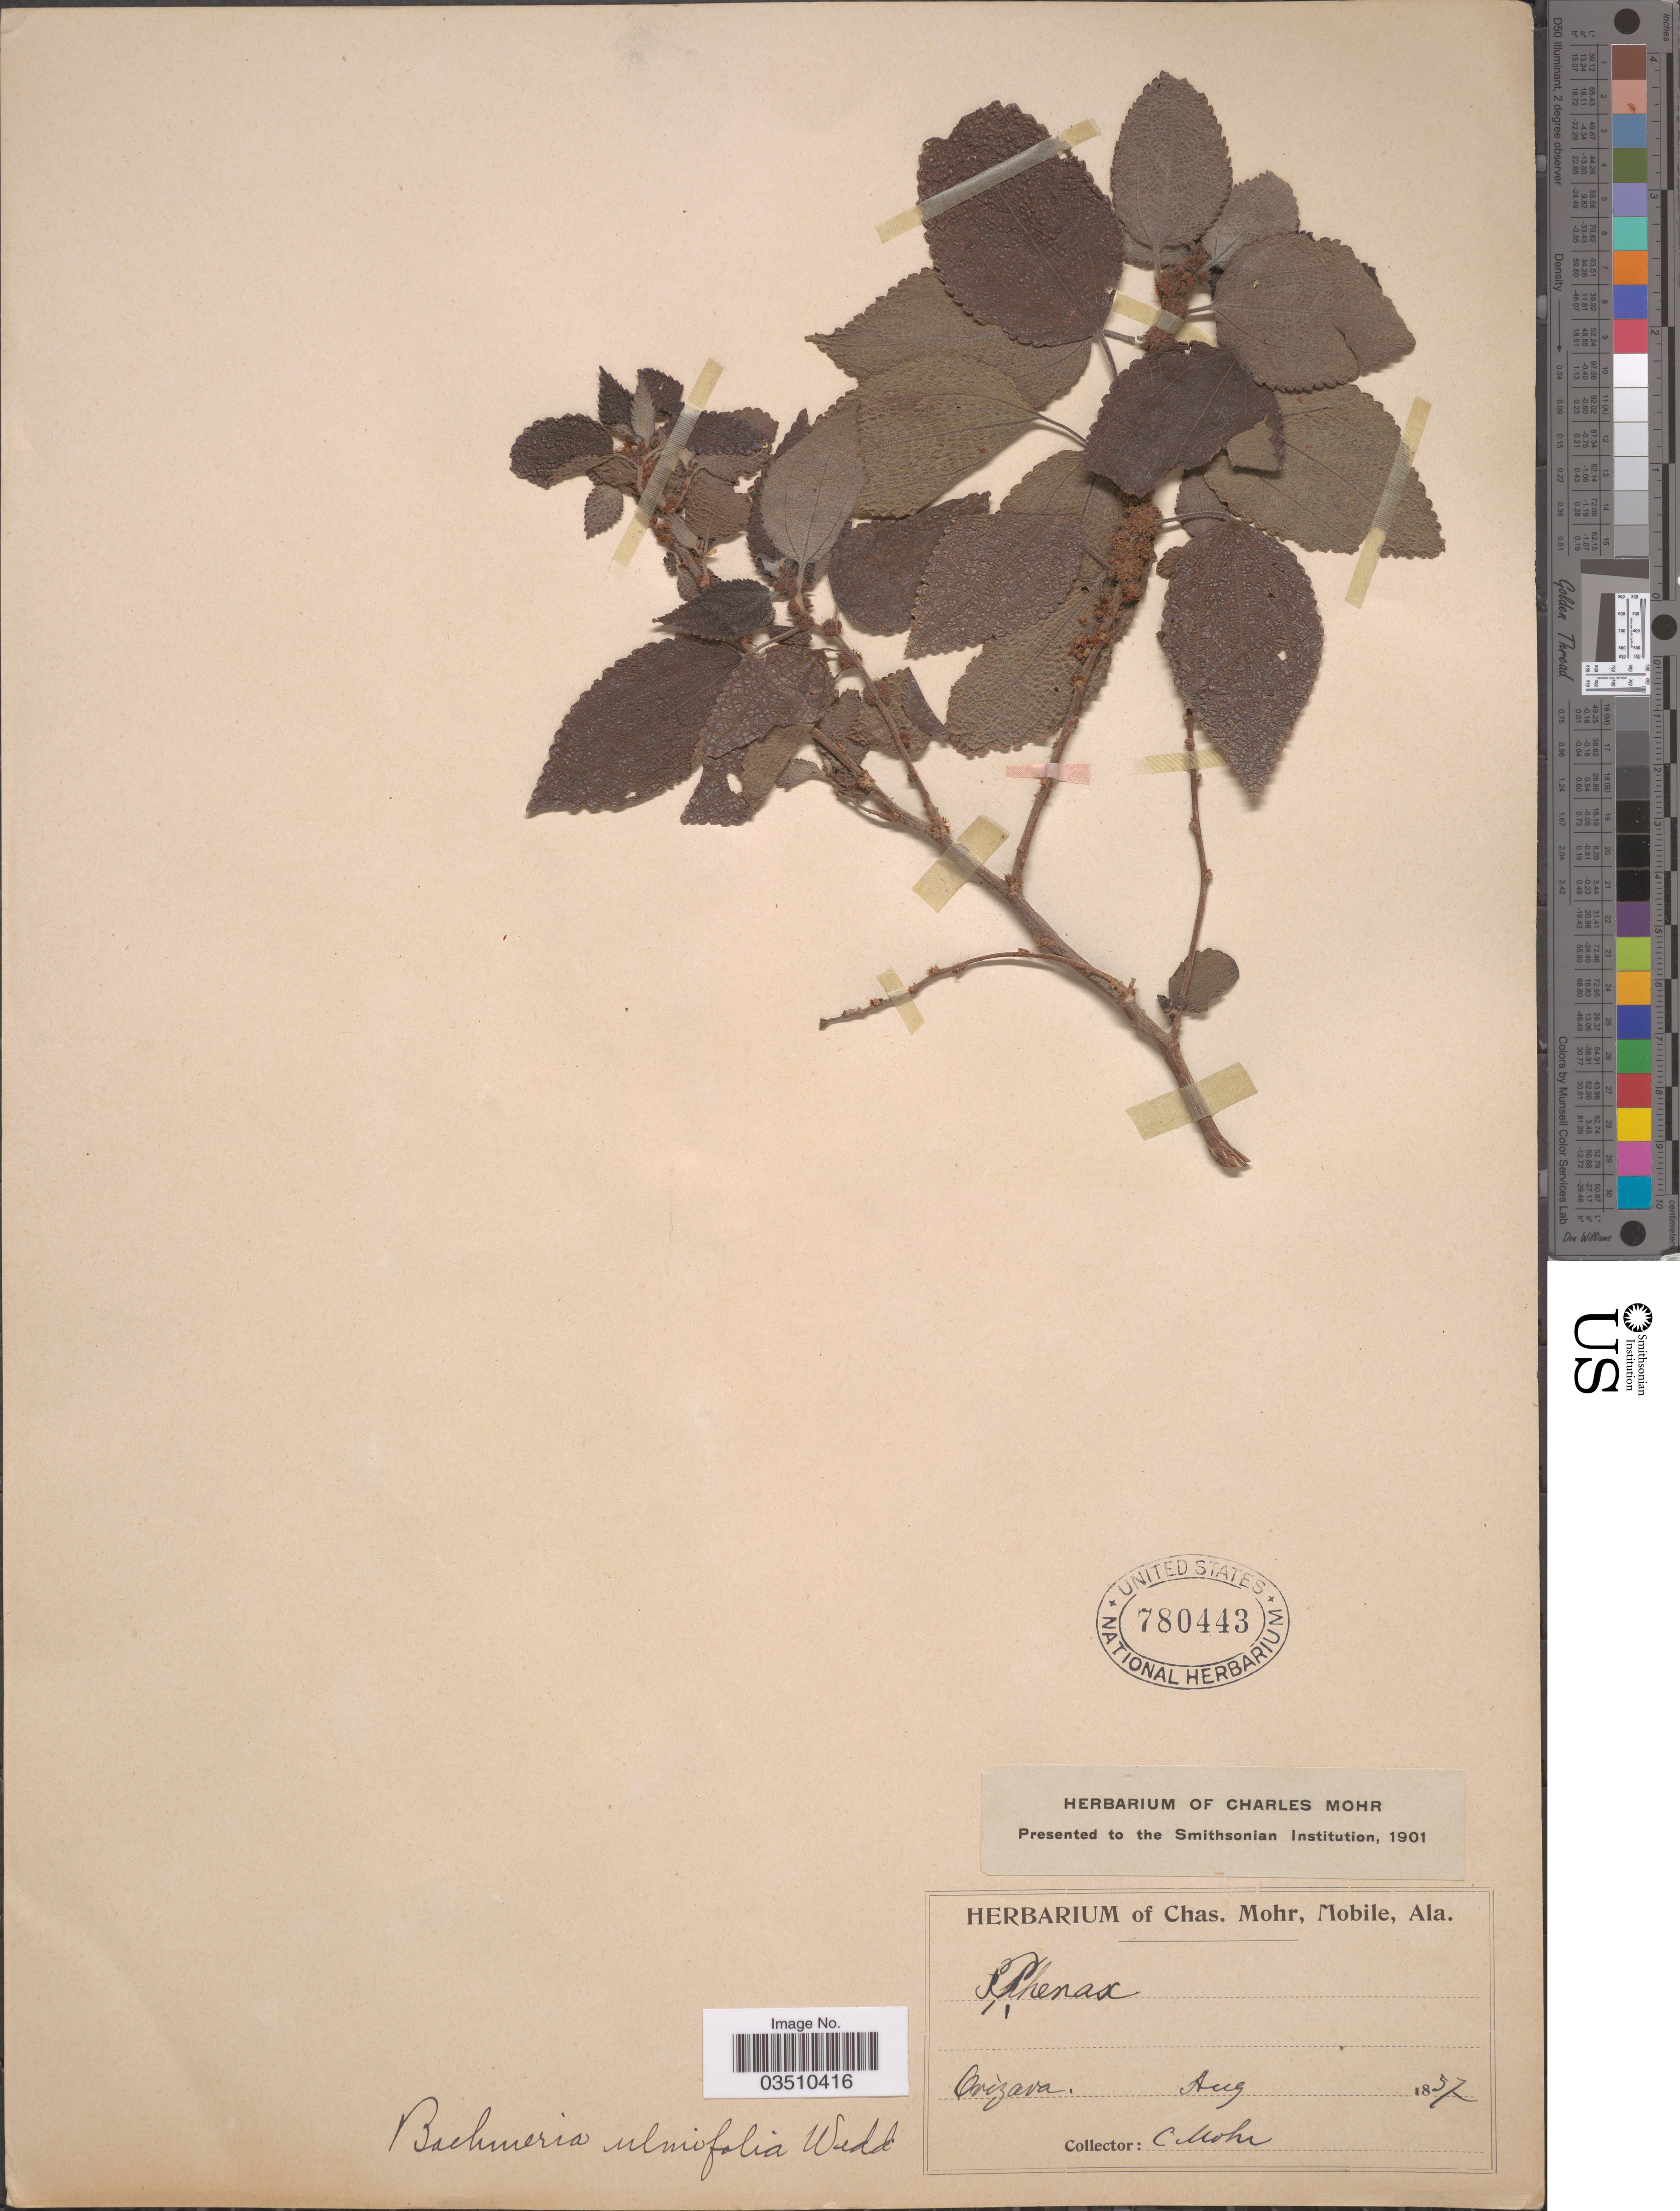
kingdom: Plantae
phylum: Tracheophyta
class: Magnoliopsida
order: Rosales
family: Urticaceae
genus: Phenax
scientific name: Phenax rugosus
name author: (Poir.) Wedd.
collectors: C. T. Mohr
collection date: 1857-08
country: Mexico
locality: Orizava.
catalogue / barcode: US 780443